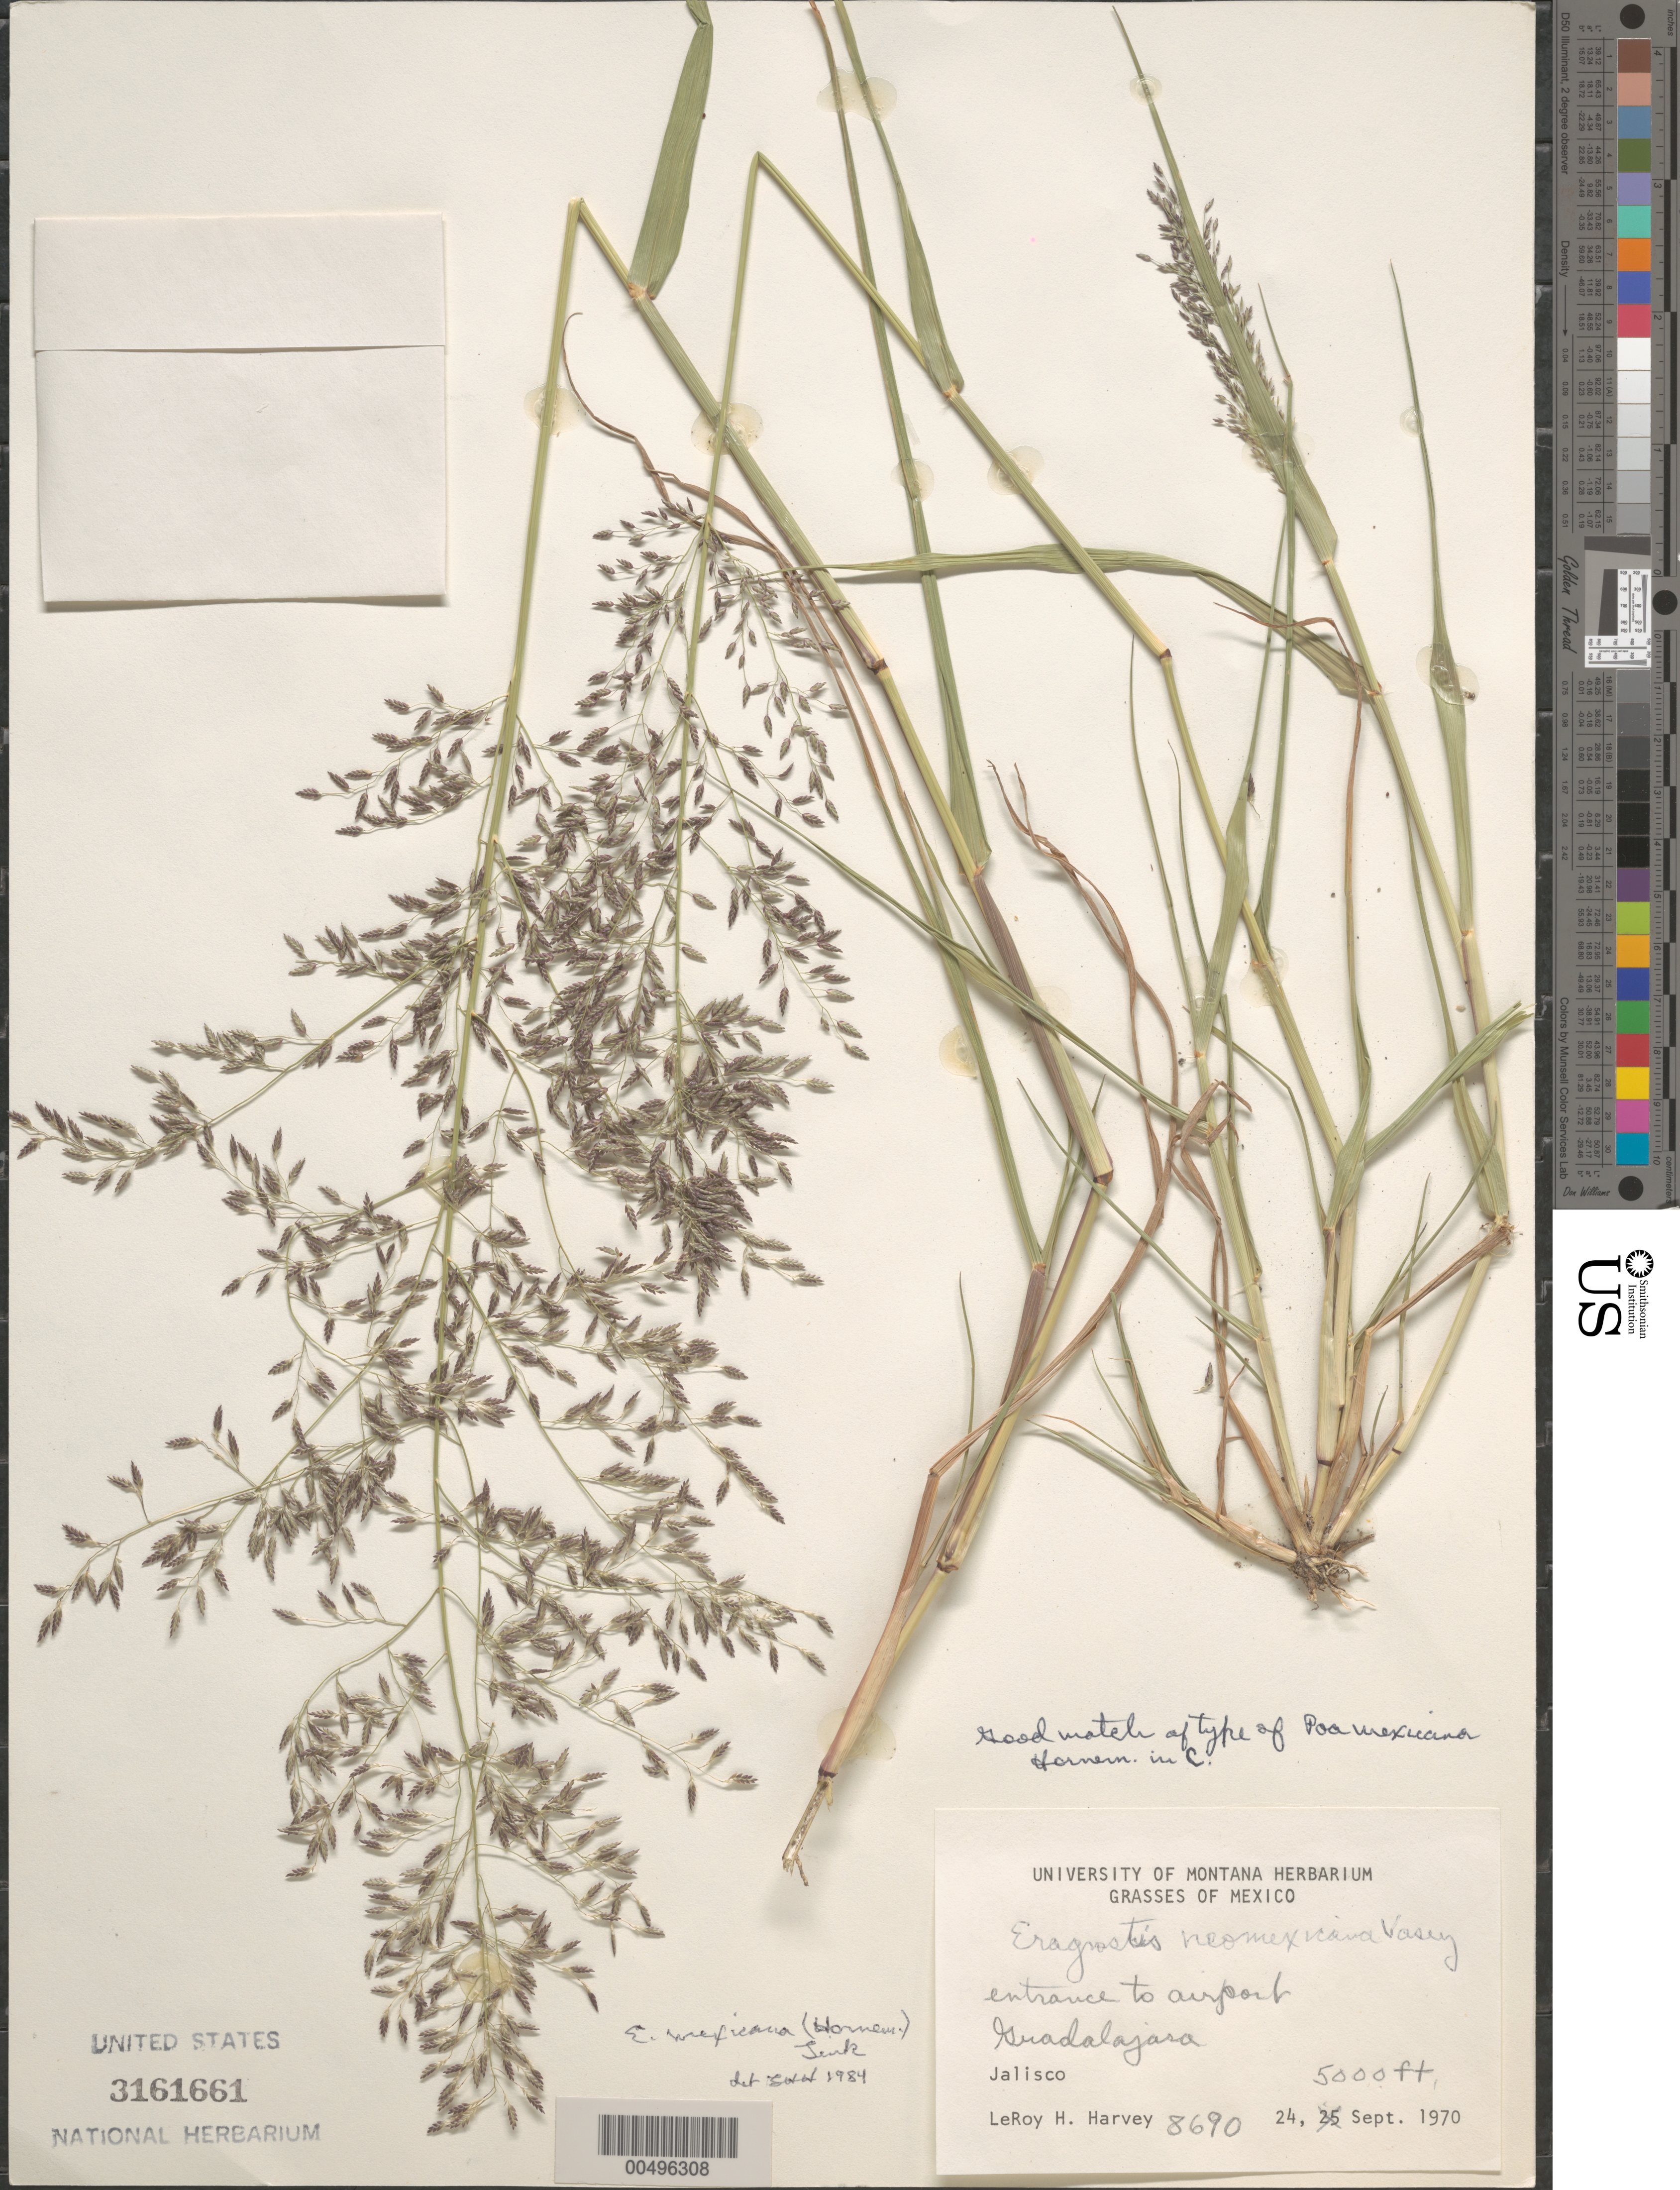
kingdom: Plantae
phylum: Tracheophyta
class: Liliopsida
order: Poales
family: Poaceae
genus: Eragrostis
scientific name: Eragrostis mexicana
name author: (Hornem.) Link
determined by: Harvey, L. H.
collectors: L. H. Harvey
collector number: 8690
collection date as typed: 24 Sep 1970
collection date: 1970-09-24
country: Mexico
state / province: Jalisco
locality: Guadalajara, entrance to airport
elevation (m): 1524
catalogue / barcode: US 3161661